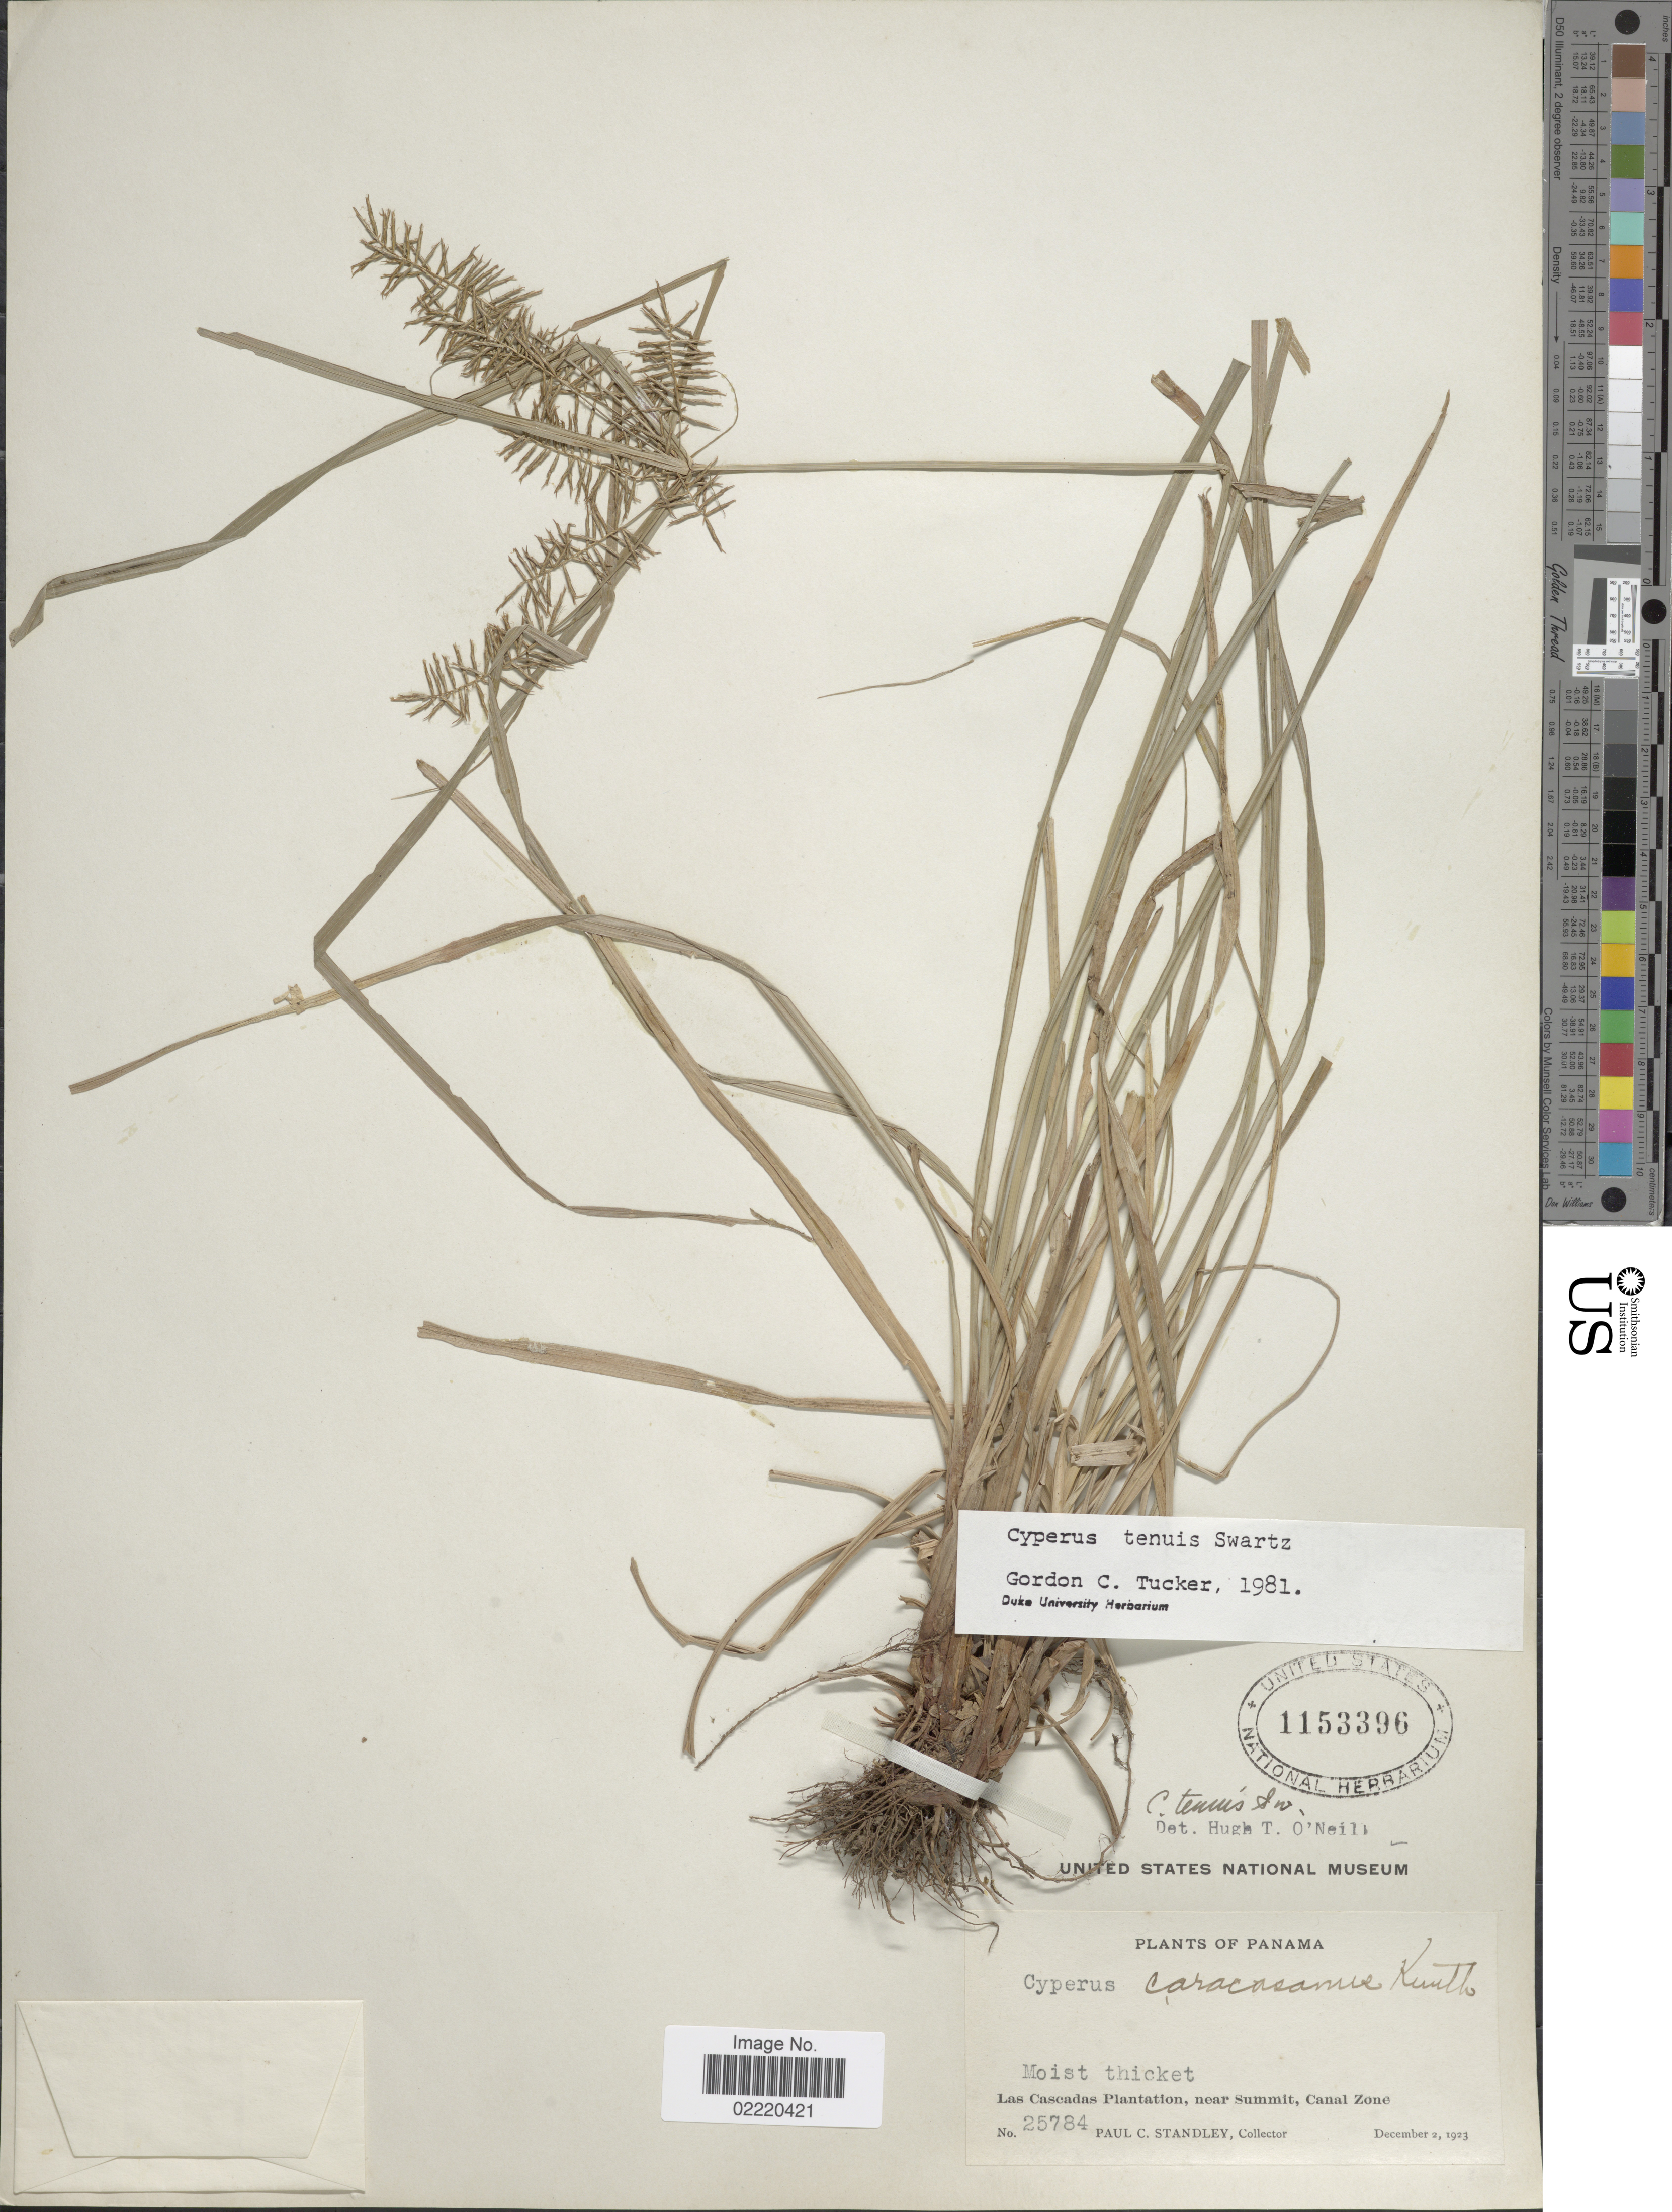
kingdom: Plantae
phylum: Tracheophyta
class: Liliopsida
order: Poales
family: Cyperaceae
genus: Cyperus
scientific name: Cyperus tenuis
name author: Sw.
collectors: P. C. Standley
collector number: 25784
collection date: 1923-12-02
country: Panama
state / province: Colón / Panamá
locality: Moist thicket, Las Cascadas Plantation, near Summit, Canal Zone.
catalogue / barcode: US 1153396